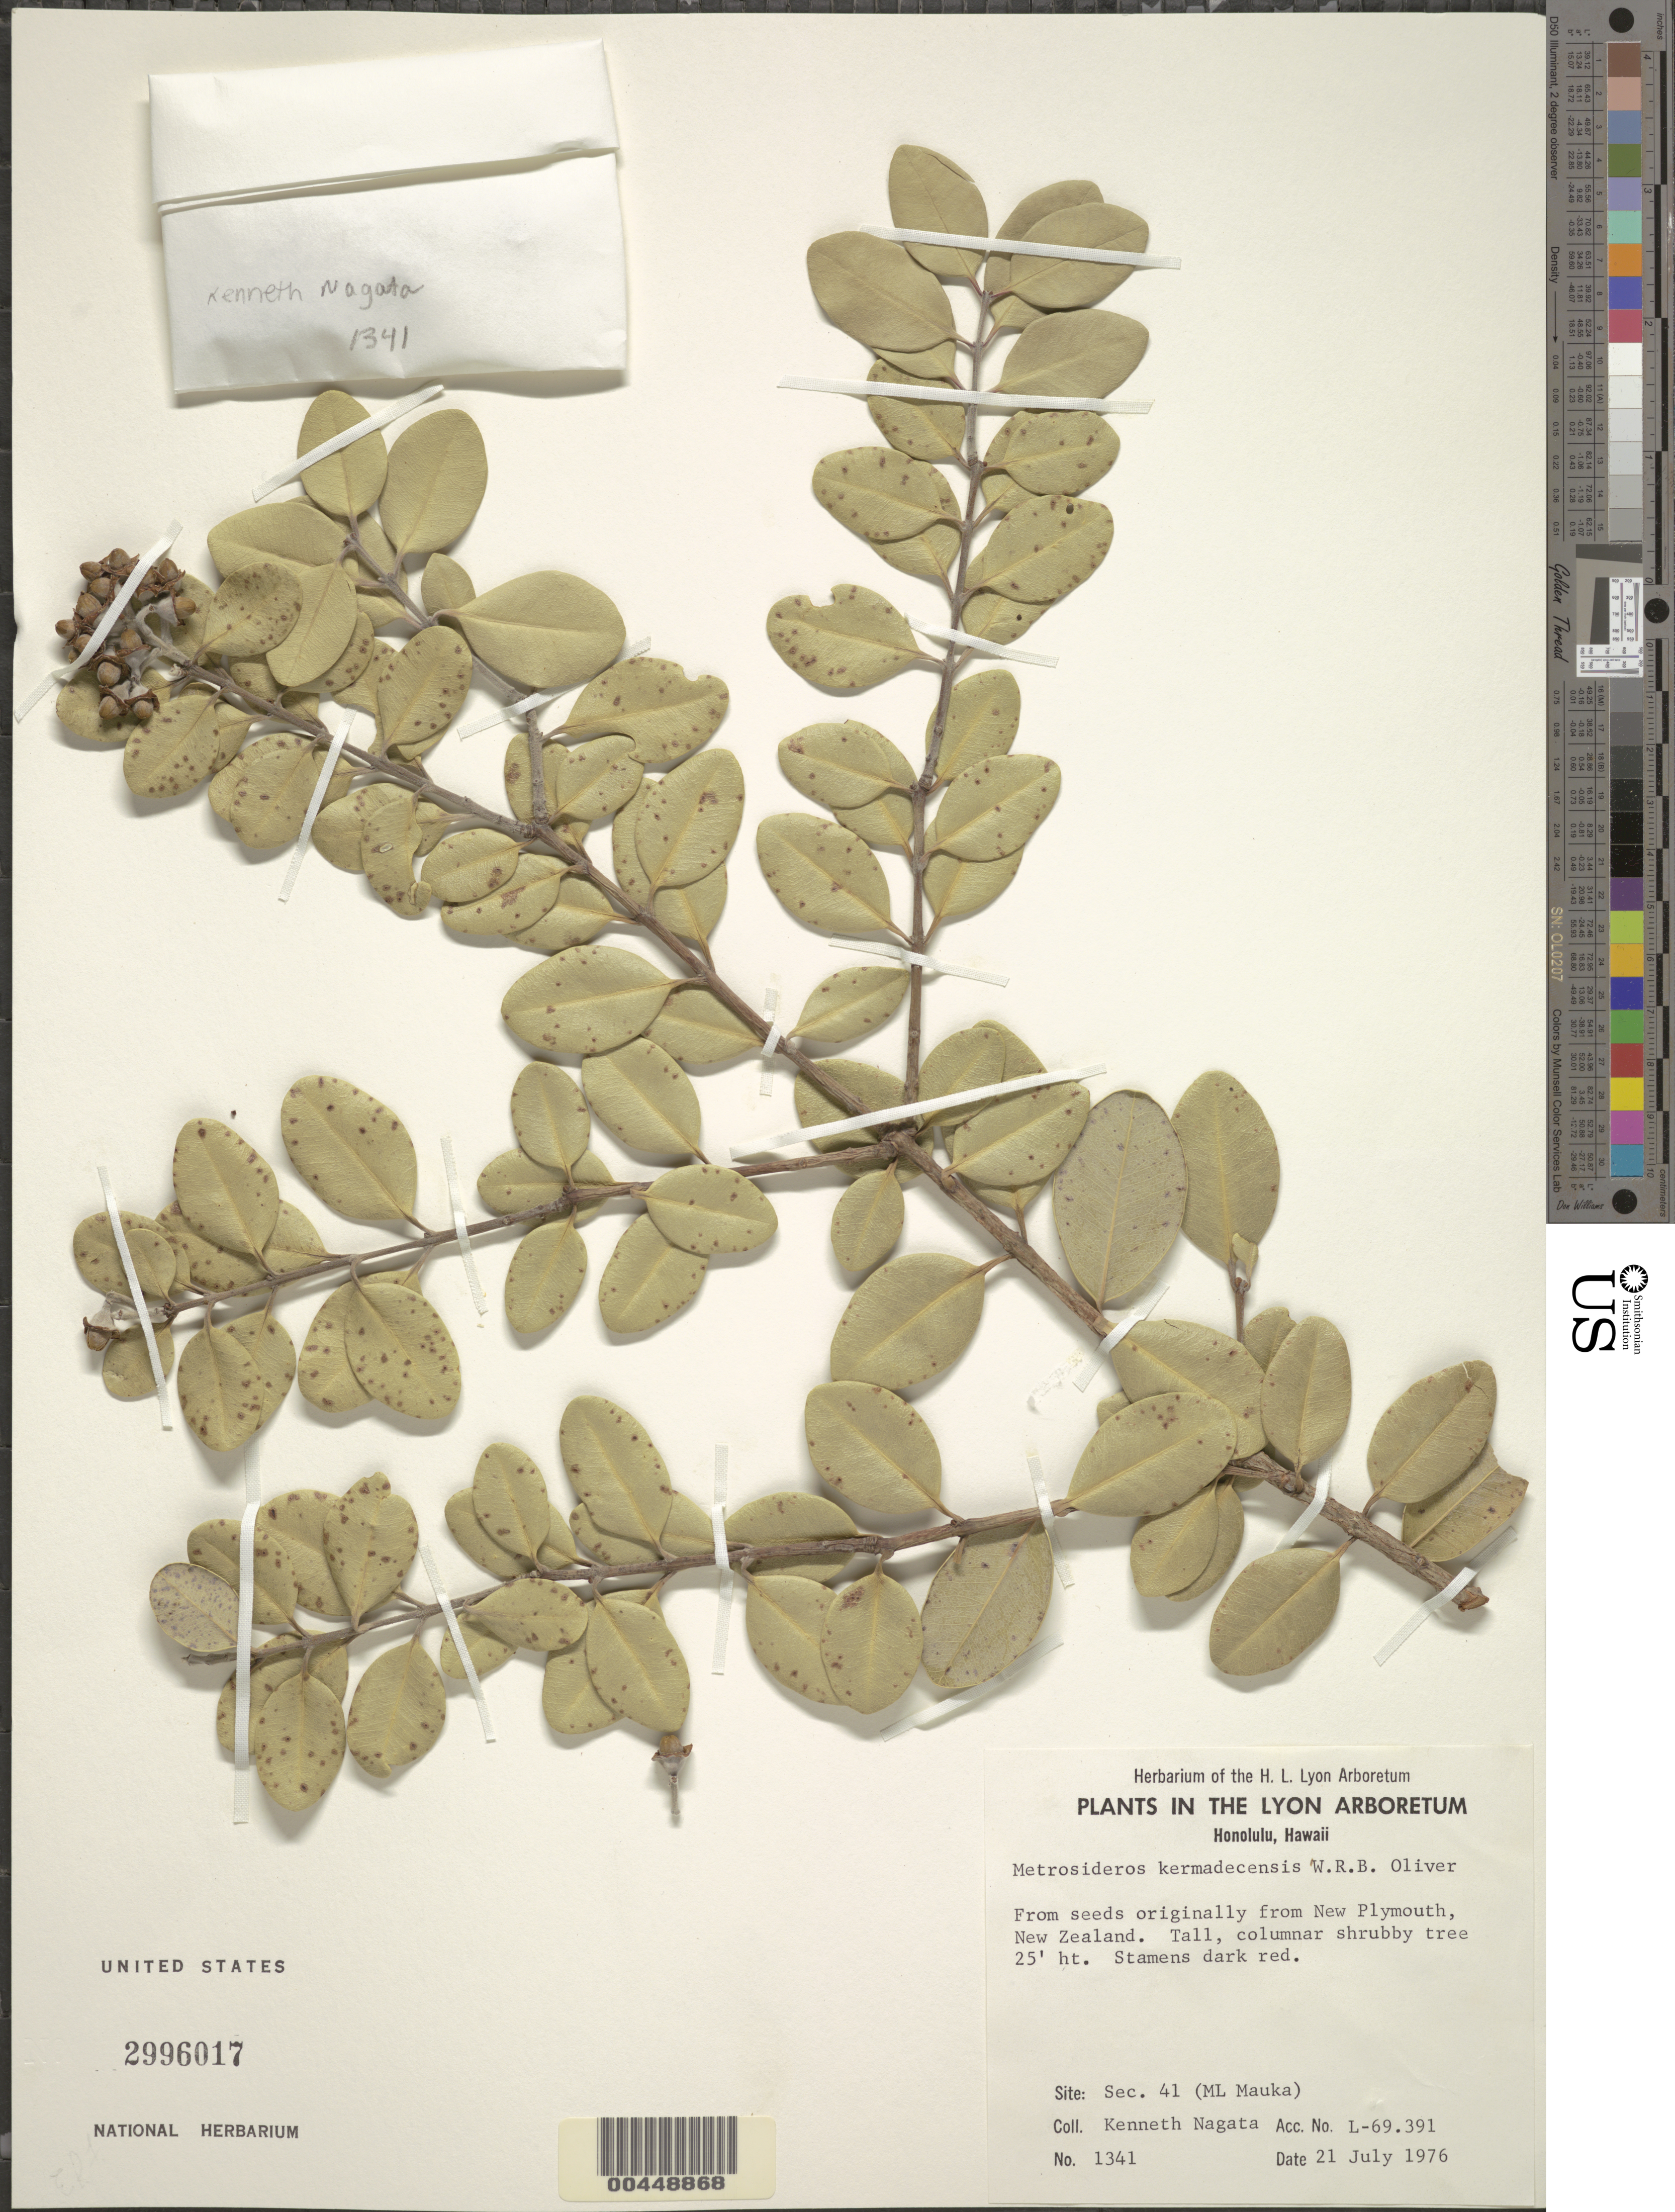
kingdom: Plantae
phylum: Tracheophyta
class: Magnoliopsida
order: Myrtales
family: Myrtaceae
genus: Metrosideros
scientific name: Metrosideros kermadecensis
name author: W.R.B. Oliv.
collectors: K. Nagata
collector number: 1341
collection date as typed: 21 Jul 1976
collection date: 1976-07-21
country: United States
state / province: Hawaii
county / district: Honolulu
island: Oahu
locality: H.L. Lyon Arboretum, Honolulu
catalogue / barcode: US 2996017